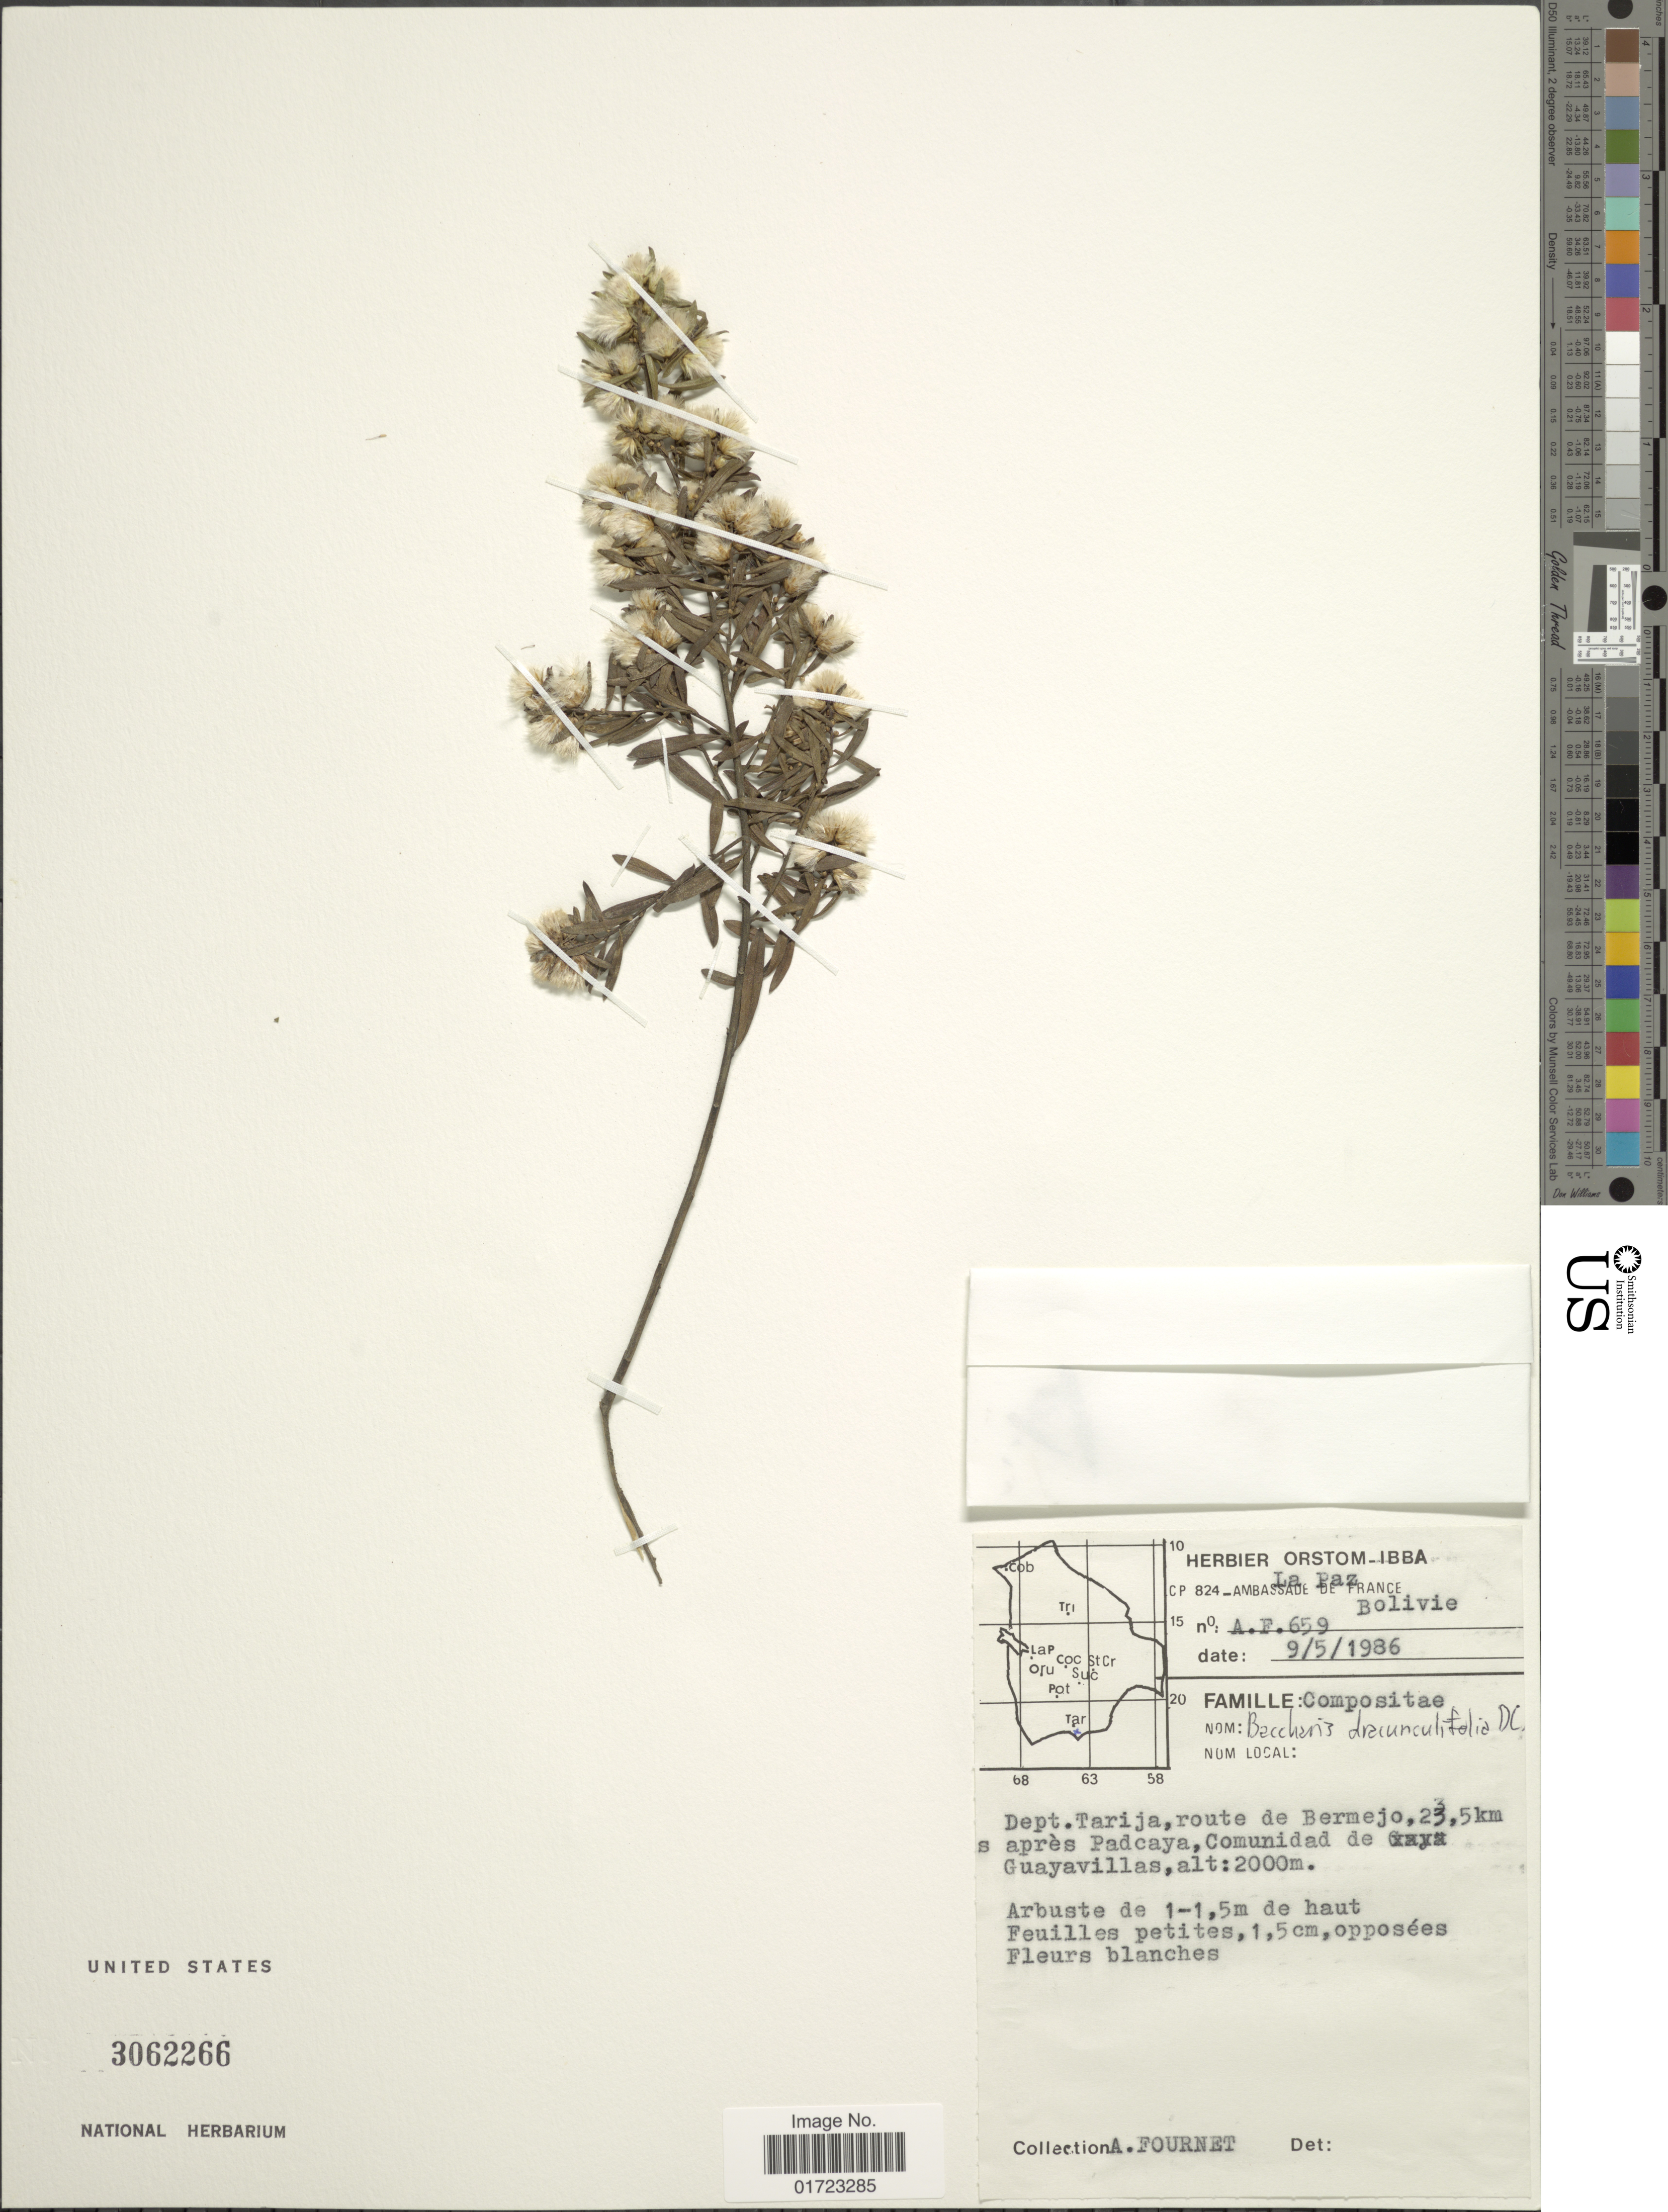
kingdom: Plantae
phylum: Tracheophyta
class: Magnoliopsida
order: Asterales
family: Asteraceae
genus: Baccharis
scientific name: Baccharis polycephala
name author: Wedd.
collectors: A. Fournet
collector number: AF659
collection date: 1986-05-09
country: Bolivia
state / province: Tarija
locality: Dept. Tarija, route de Bermejo, 23.5 km s apres Padcaya, Comunidad de Guayavillas.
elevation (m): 2000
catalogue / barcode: US 3062266